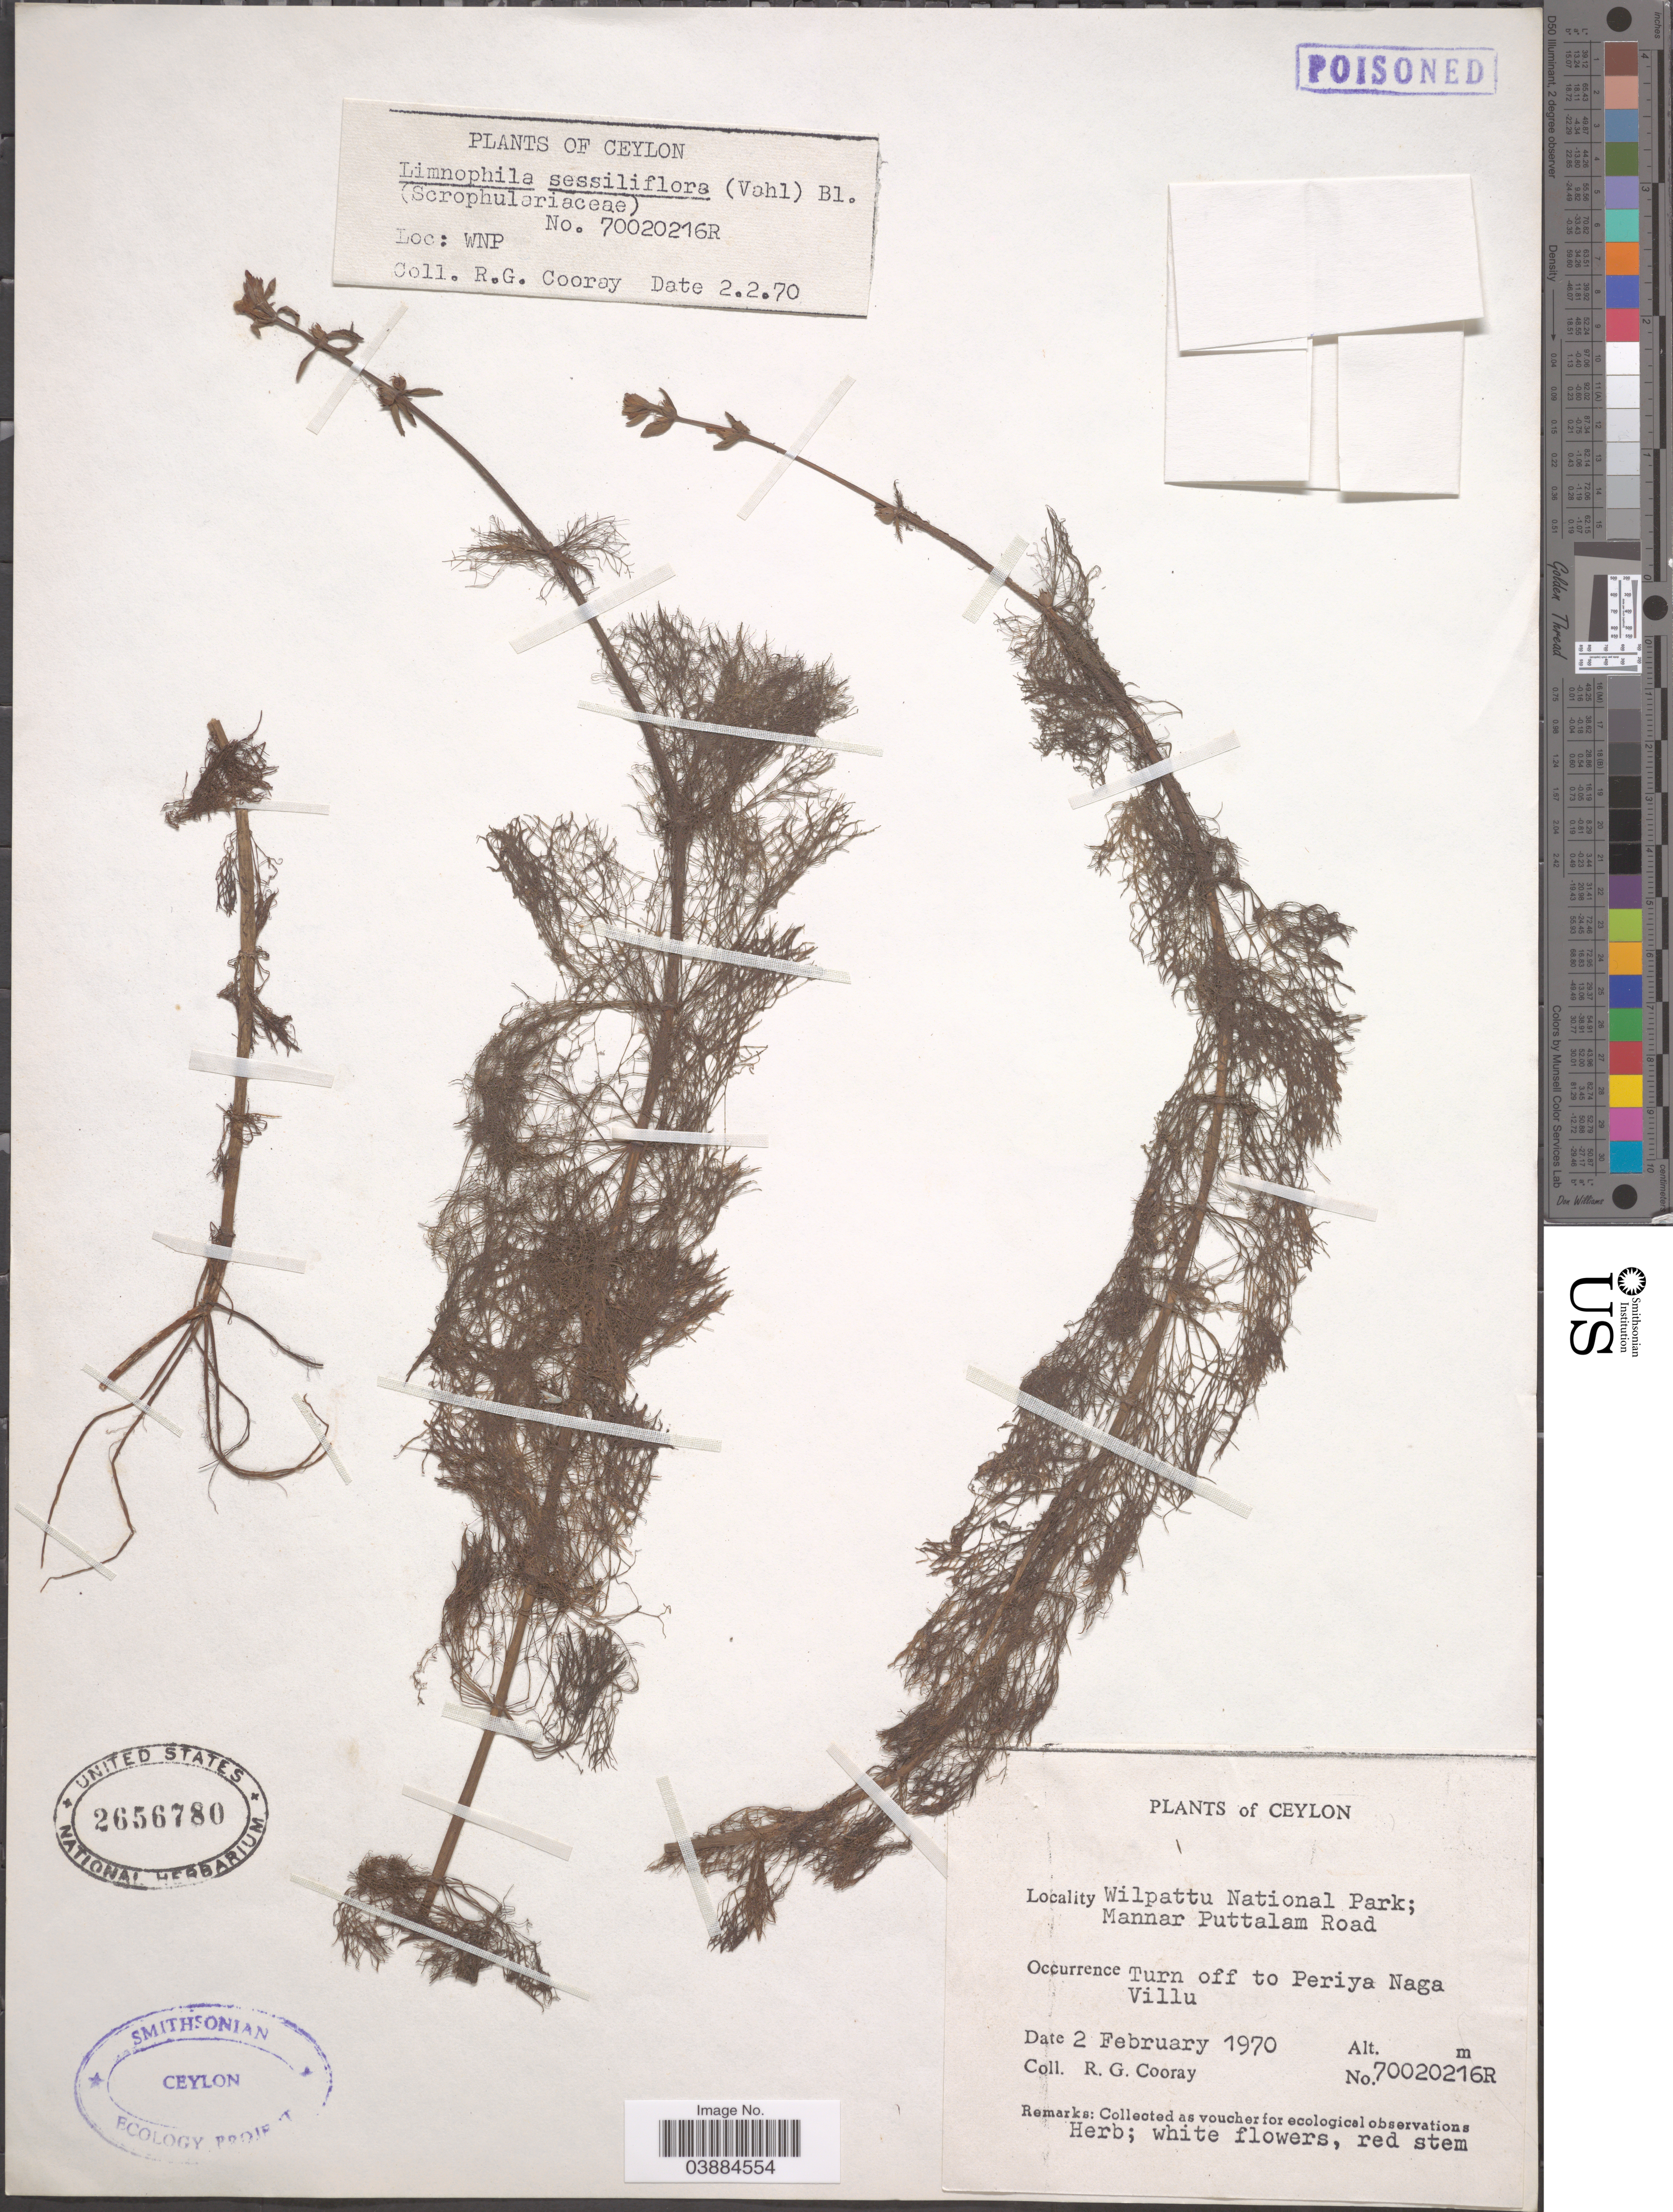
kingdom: Plantae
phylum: Tracheophyta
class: Magnoliopsida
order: Lamiales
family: Plantaginaceae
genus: Limnophila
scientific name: Limnophila sessiliflora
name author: (Vahl) Blume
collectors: R. Cooray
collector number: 70020216R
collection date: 1970-02-02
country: Sri Lanka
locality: Ceylon. WNP. Wilpattu National Park; Mannar Puttalam Road. Turn off to Periya Naga Villu.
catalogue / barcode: US 2656780